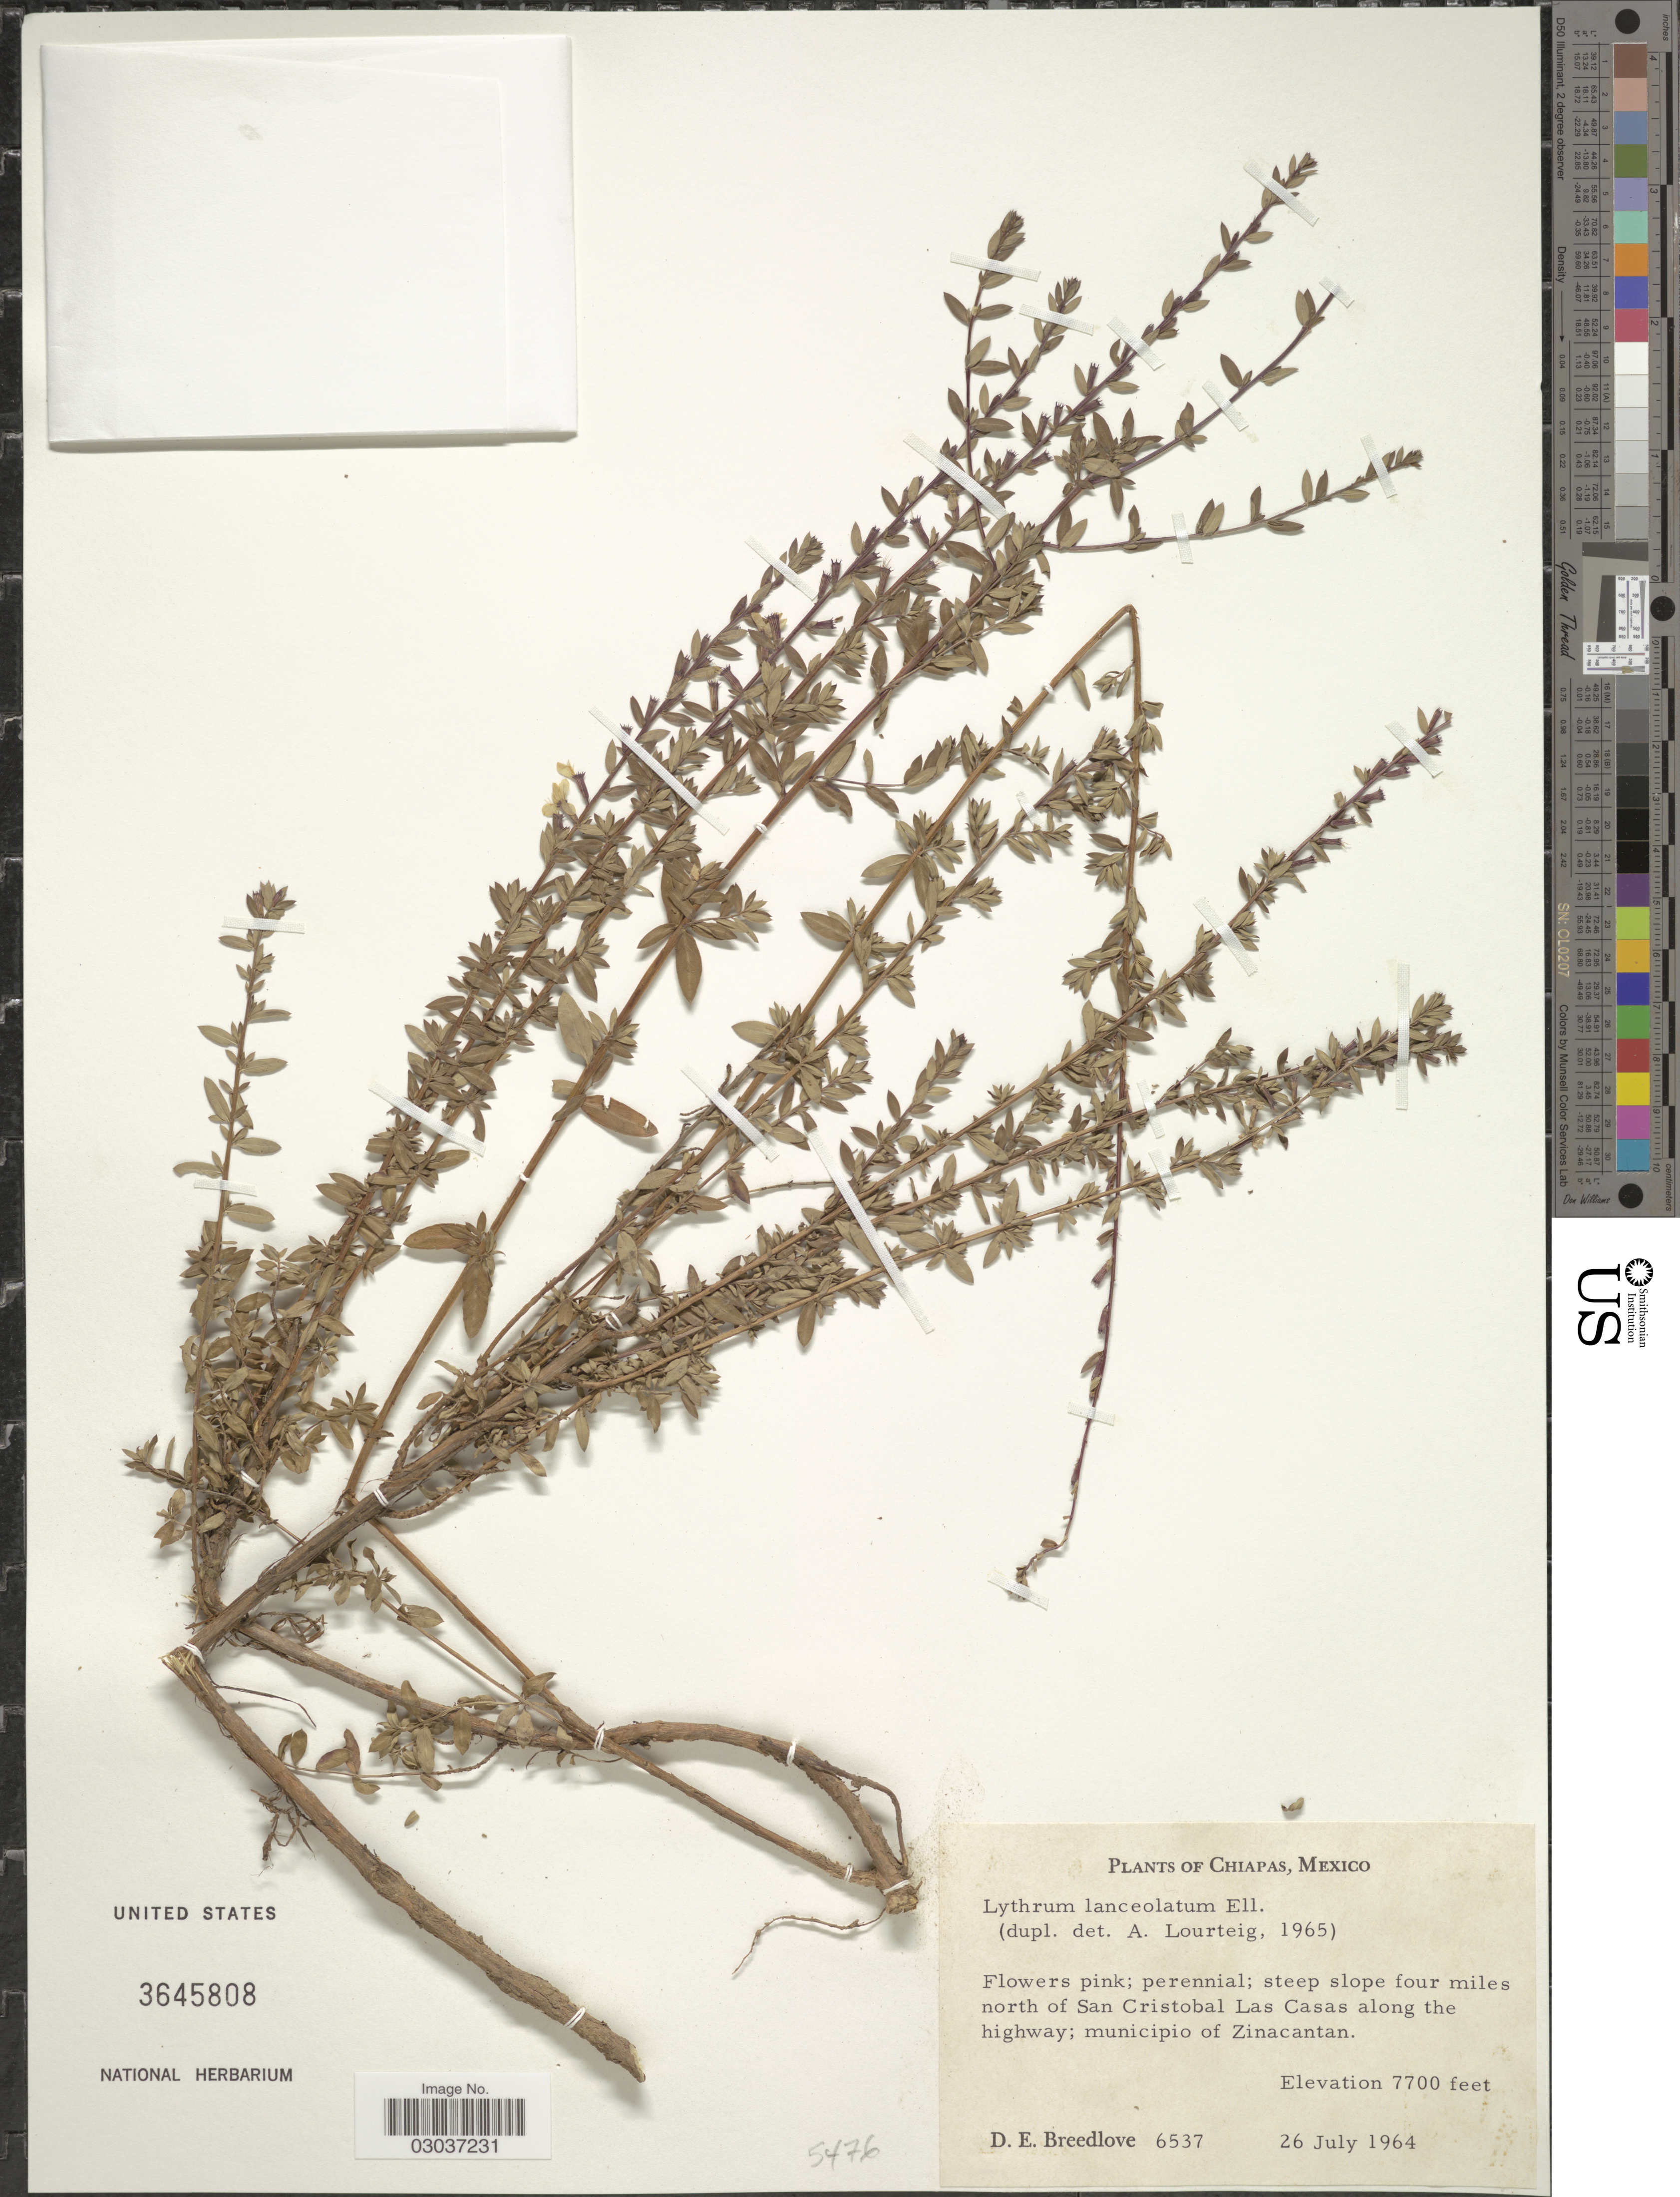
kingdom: Plantae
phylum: Tracheophyta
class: Magnoliopsida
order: Myrtales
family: Lythraceae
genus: Lythrum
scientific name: Lythrum lanceolatum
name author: Elliott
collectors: D. E. Breedlove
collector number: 6537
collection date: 1964-07-26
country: Mexico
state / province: Chiapas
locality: Steep slope four miles north of San Cristobal Las Casas along the highway; municipio of Zinacantan.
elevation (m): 2347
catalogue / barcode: US 3645808